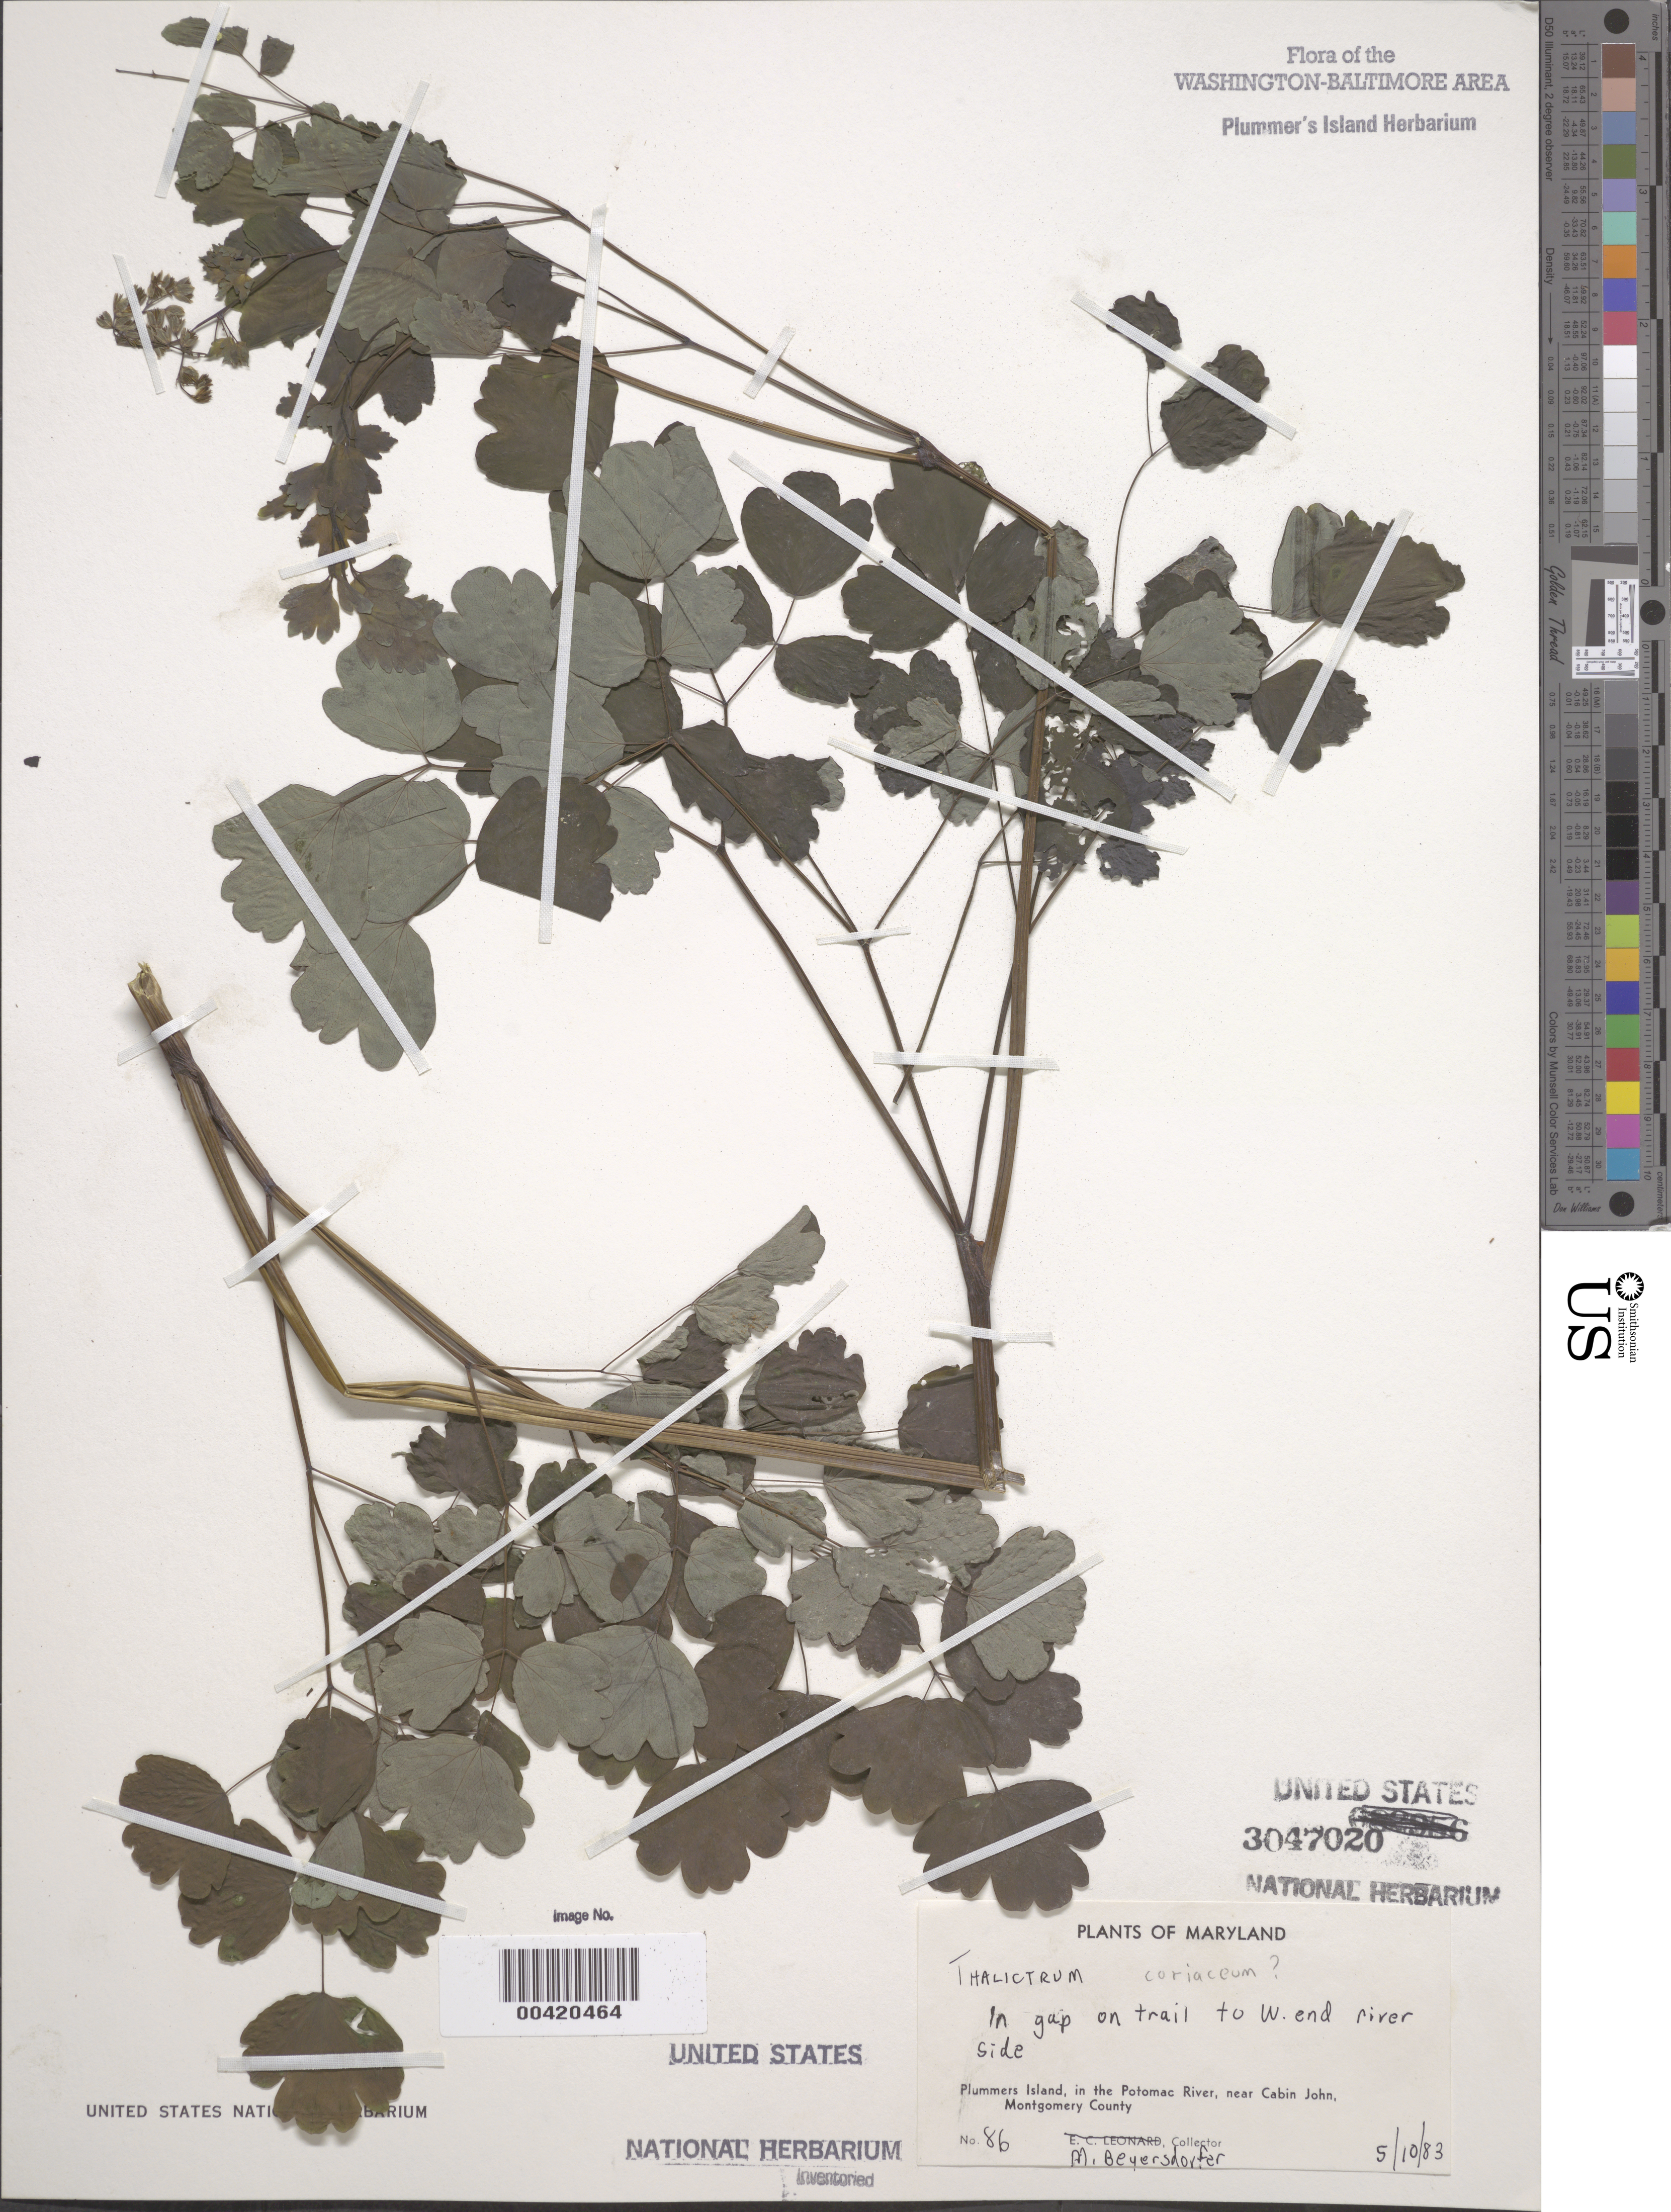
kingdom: Plantae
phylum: Tracheophyta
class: Magnoliopsida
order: Ranunculales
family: Ranunculaceae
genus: Thalictrum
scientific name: Thalictrum coriaceum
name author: (Britton) Small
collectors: M. Beyersdorfer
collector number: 86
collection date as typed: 10 May 1983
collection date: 1983-05-10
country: United States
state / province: Maryland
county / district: Montgomery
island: Plummers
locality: Plummer's Island; in Gap on trail to W. end river side C. & O. Canal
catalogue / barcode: US 3047020